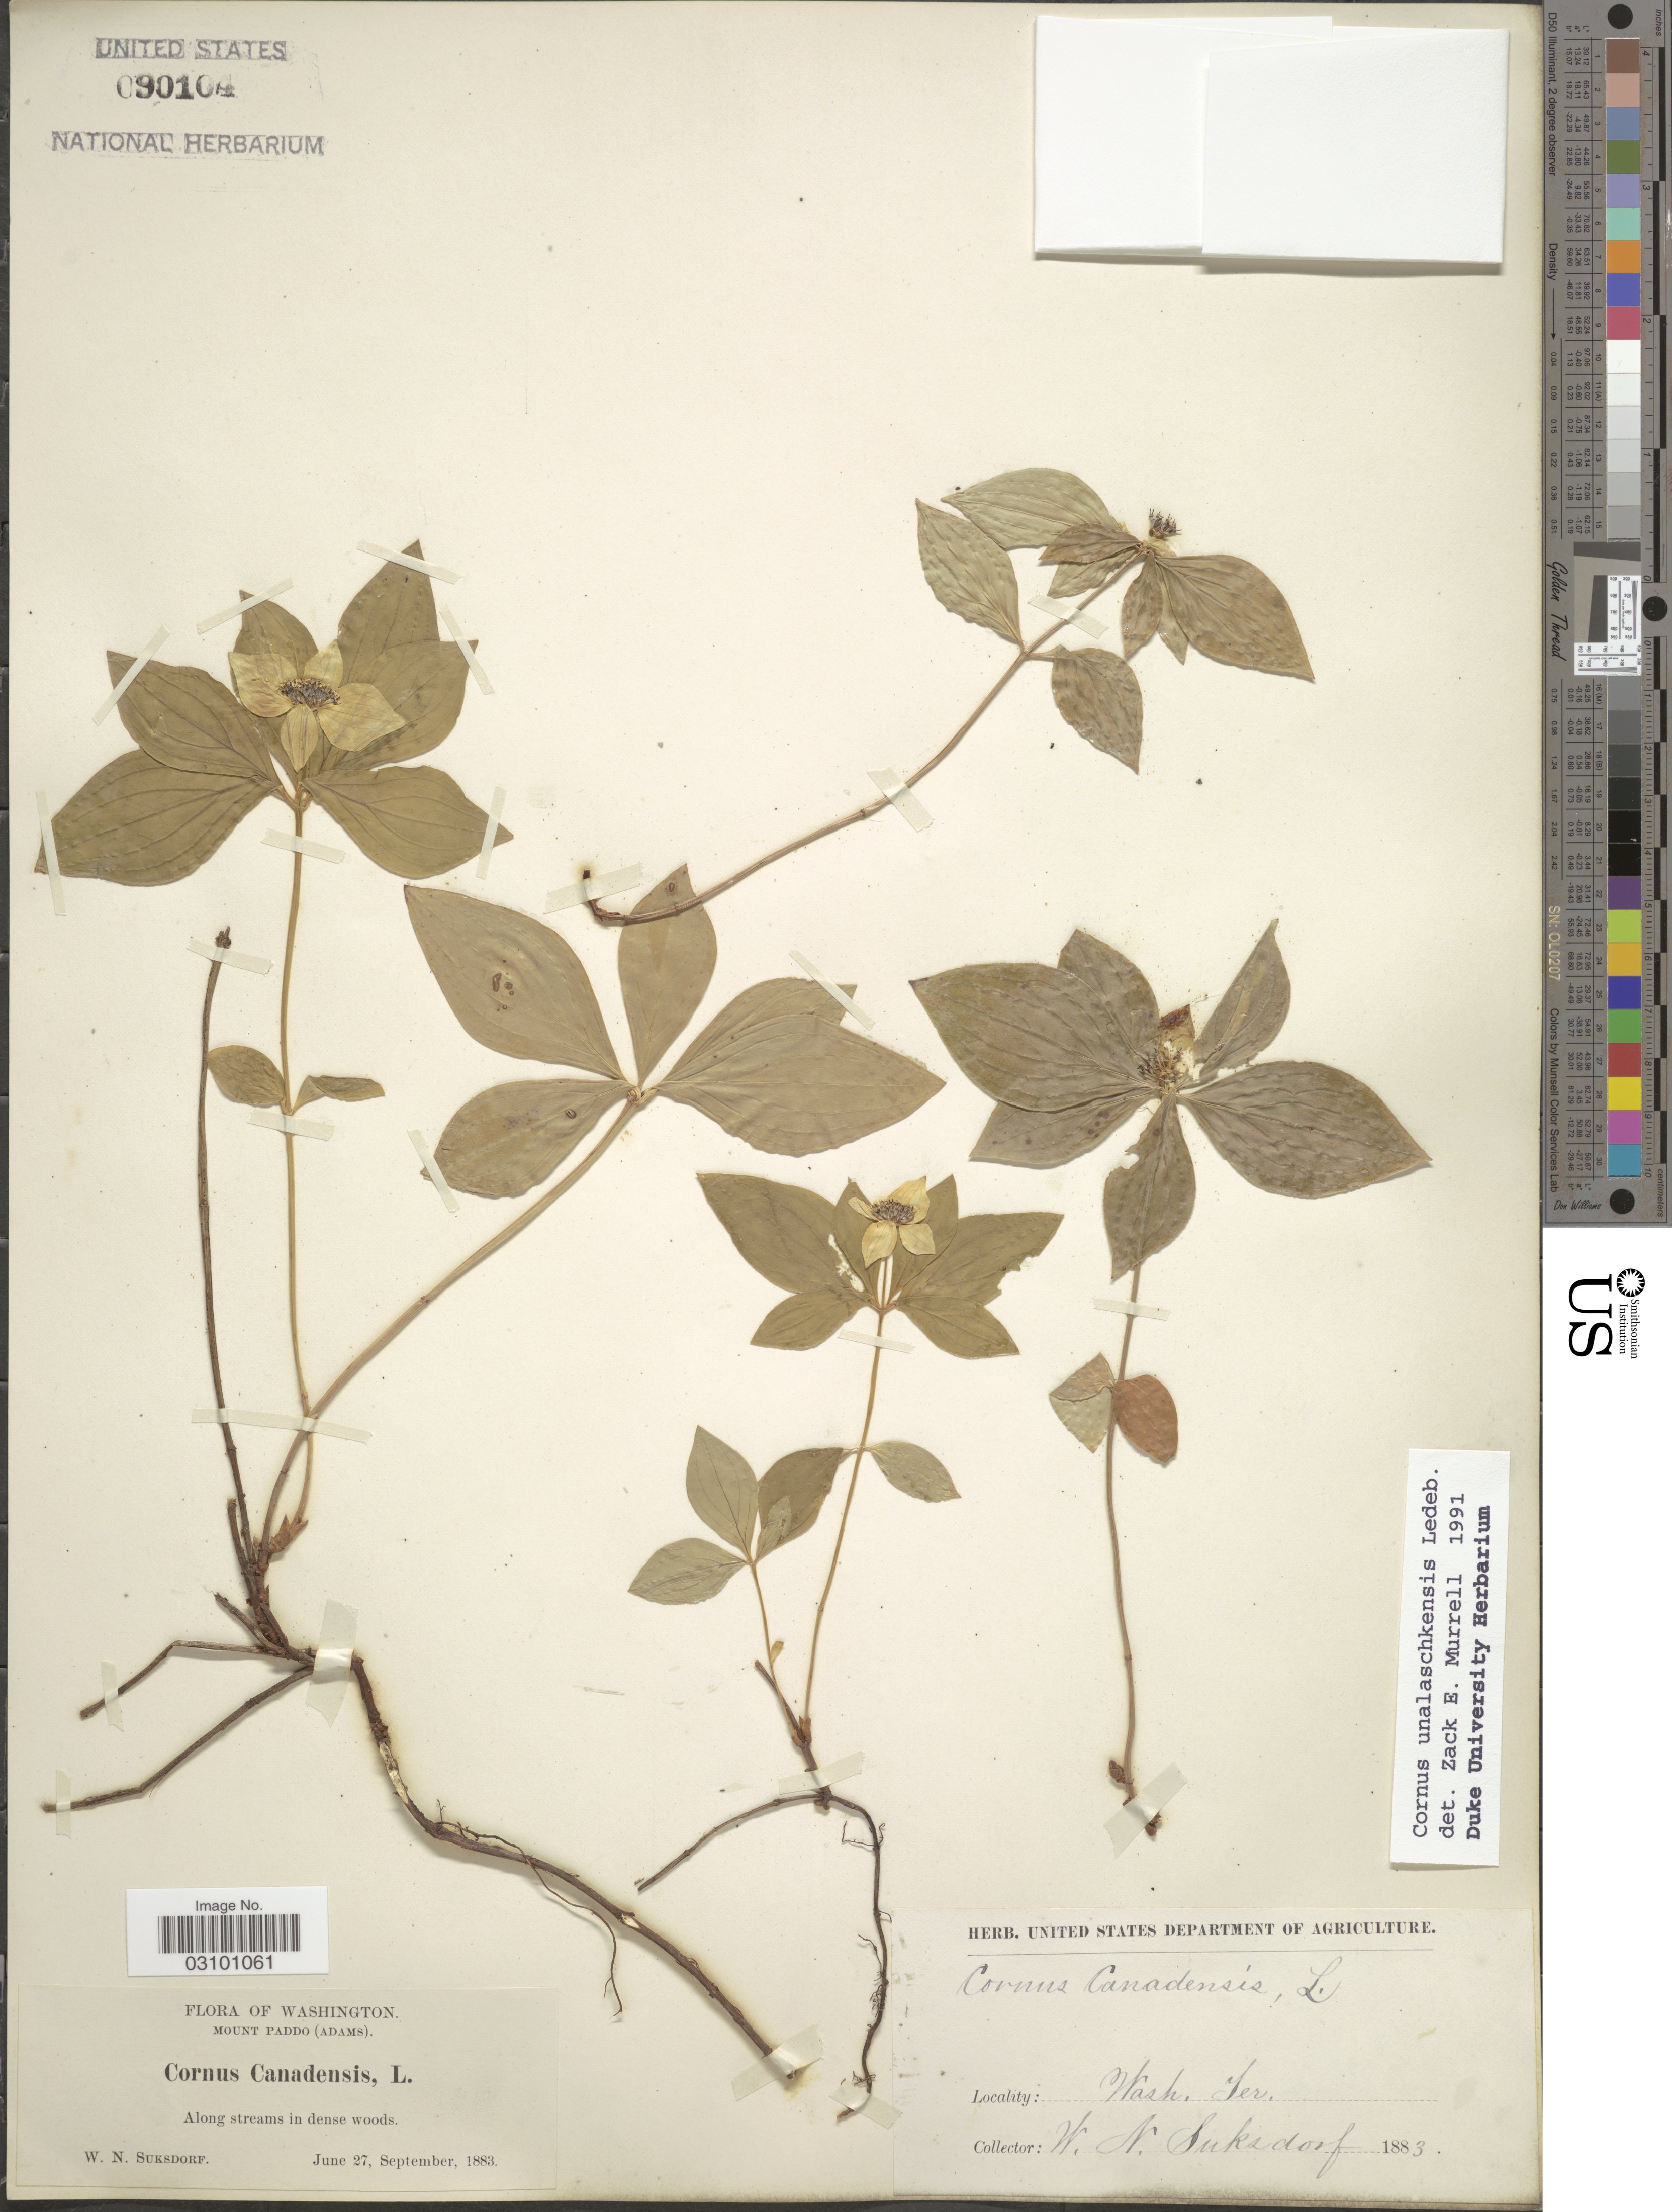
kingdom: Plantae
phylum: Tracheophyta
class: Magnoliopsida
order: Cornales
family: Cornaceae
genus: Cornus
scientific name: Cornus unalaschkensis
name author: Ledeb.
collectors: W. N. Suksdorf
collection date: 1883-06-27/1883-09-27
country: United States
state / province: Washington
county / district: Skamania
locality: Mount Paddo (Adams). Along streams in dense woods.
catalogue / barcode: US 90104